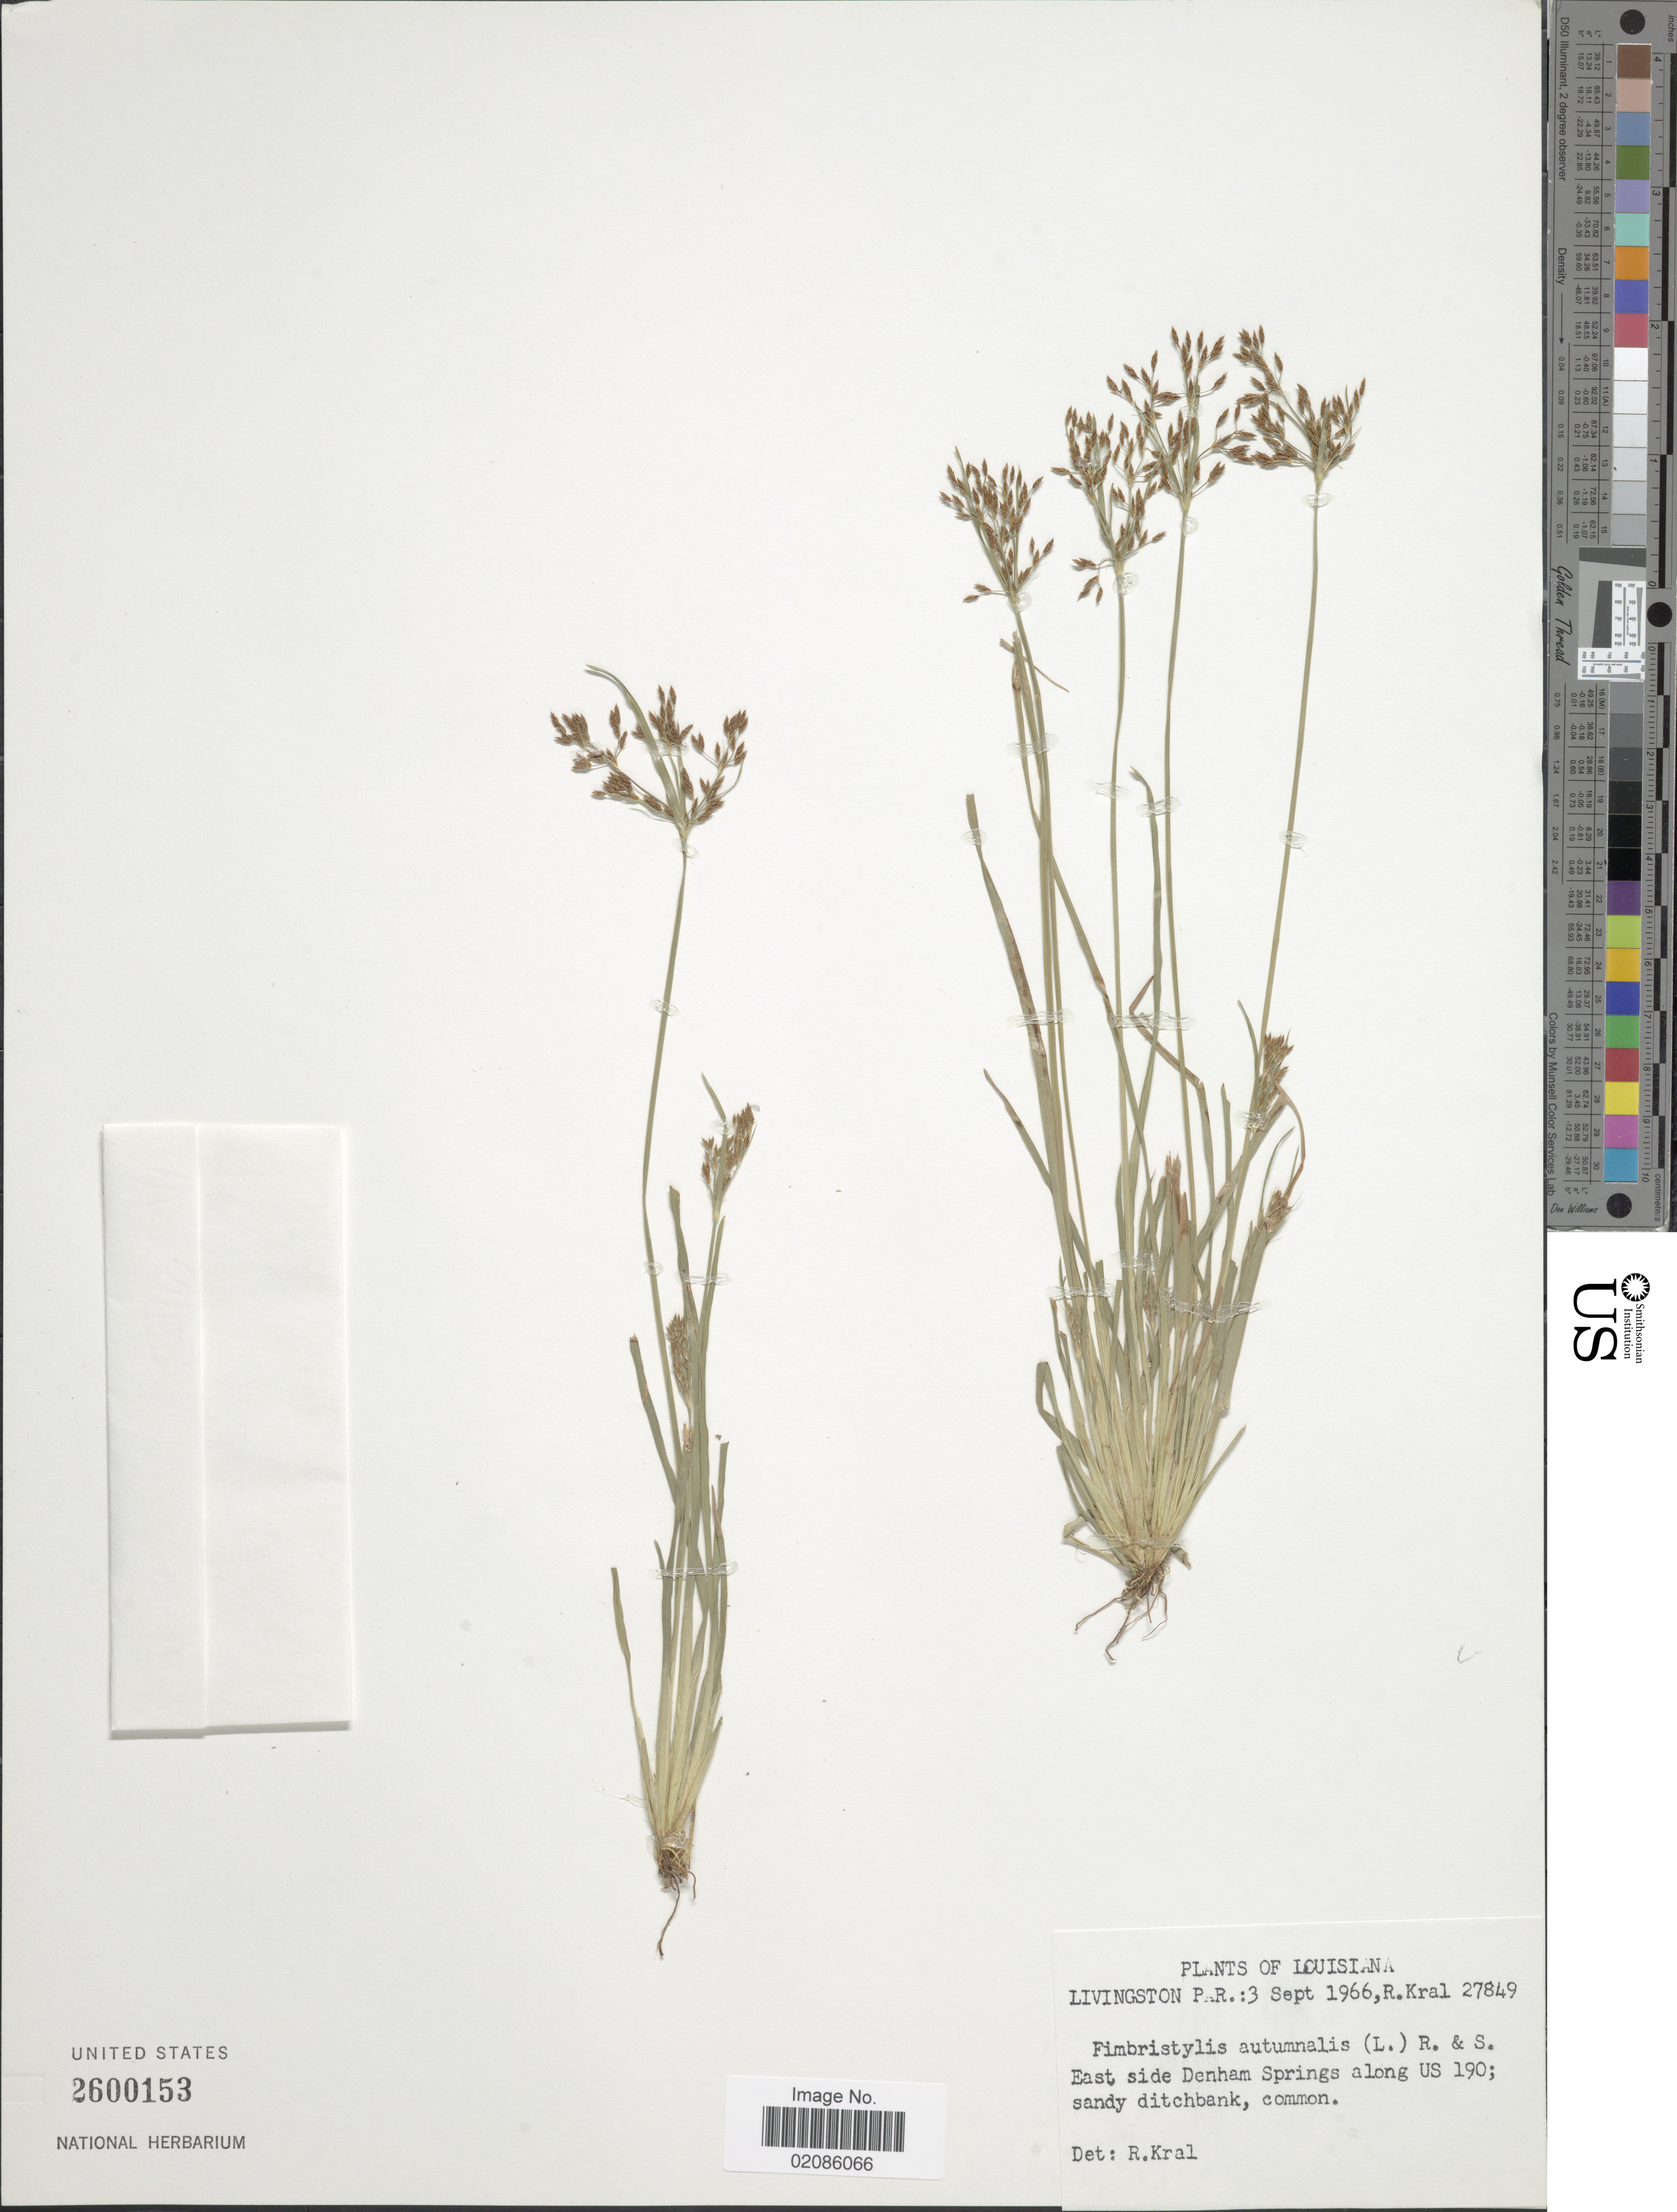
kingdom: Plantae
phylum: Tracheophyta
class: Liliopsida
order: Poales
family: Cyperaceae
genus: Fimbristylis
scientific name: Fimbristylis autumnalis (L.) Roem. & Schult.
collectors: R. Kral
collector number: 27849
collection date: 1966-09-03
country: United States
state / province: Louisiana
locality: Livington Par. East side Denham Springs along US 190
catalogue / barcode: US 2600153